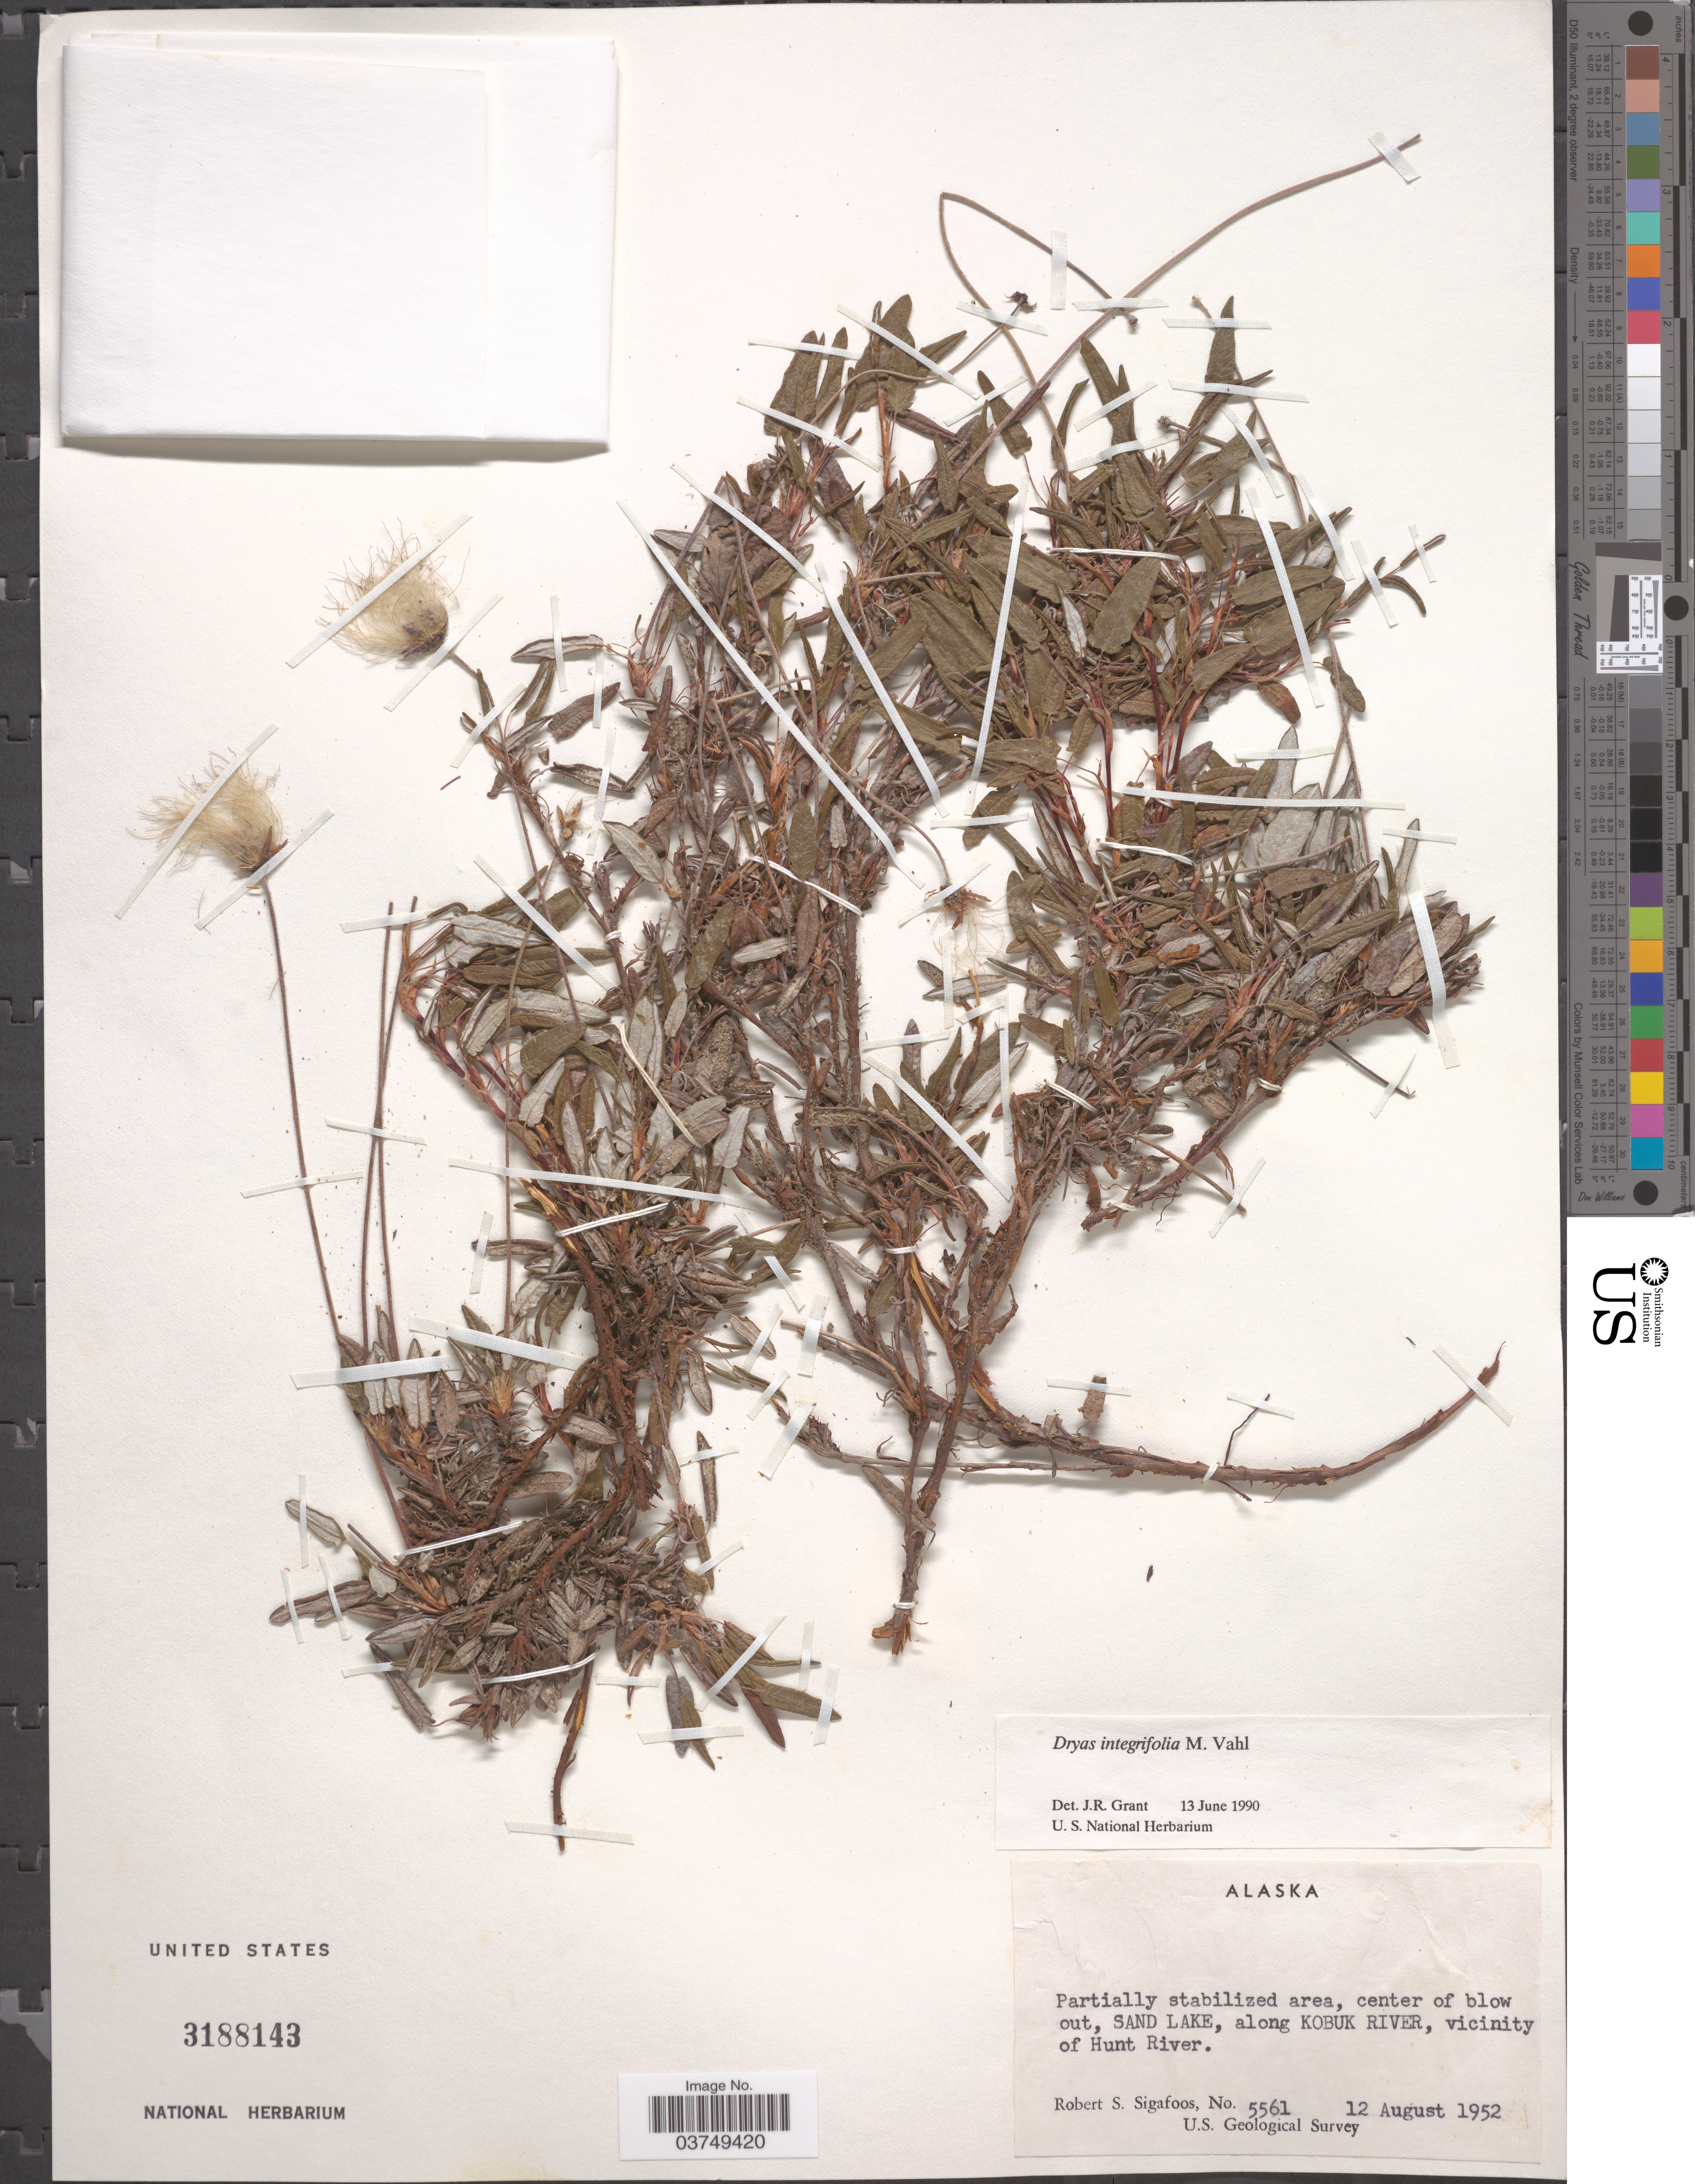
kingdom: Plantae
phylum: Tracheophyta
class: Magnoliopsida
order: Rosales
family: Rosaceae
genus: Dryas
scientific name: Dryas integrifolia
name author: Vahl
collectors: R. Sigafoos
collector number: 5561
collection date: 1952-08-12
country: United States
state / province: Alaska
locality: Center of blow out, Sand Lake, along Kobuk River, vicinity of Hunt River.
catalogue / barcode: US 3188143